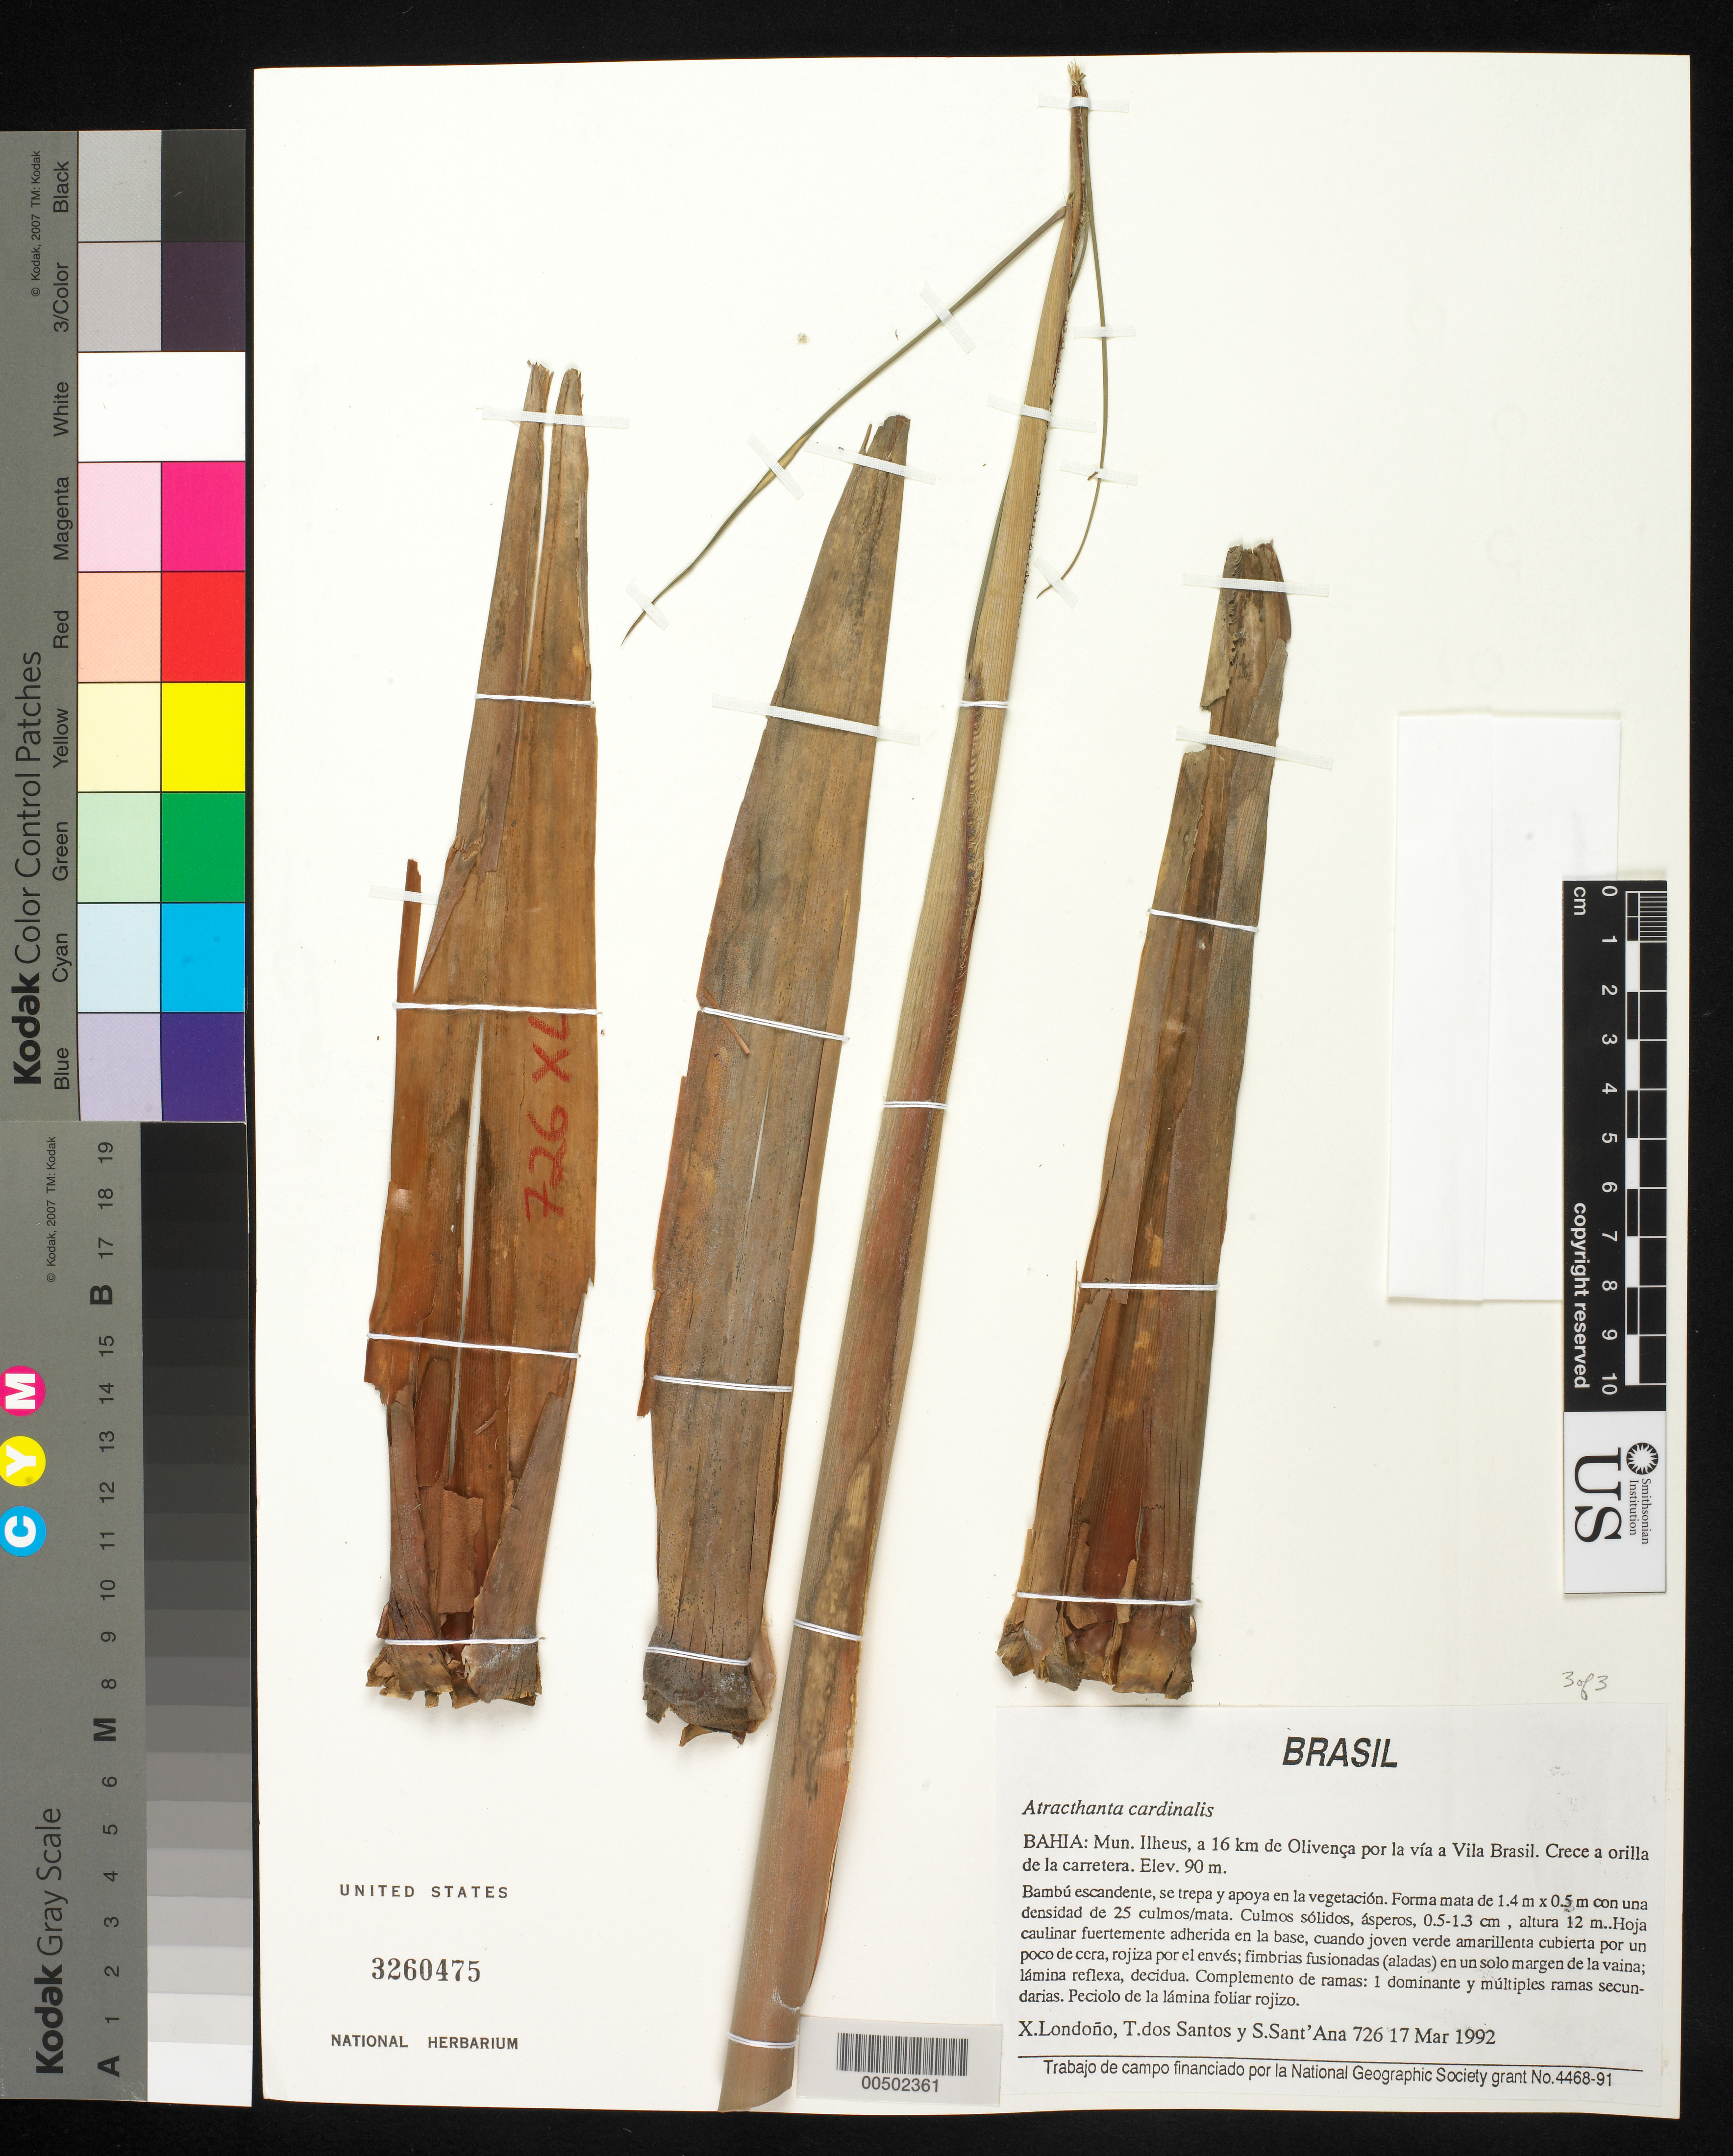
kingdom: Plantae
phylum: Tracheophyta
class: Liliopsida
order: Poales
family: Poaceae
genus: Atractantha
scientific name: Atractantha cardinalis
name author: Judz.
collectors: X. Londoño, T. S. Santos & S. C. Sant' Ana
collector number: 726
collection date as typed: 17 Mar 1992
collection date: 1992-03-17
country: Brazil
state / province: Bahia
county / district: Ilhéus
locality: A 16 km de olivenca por la via a vila brasil. crece a orilla de la carretera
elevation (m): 90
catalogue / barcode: US 3260475